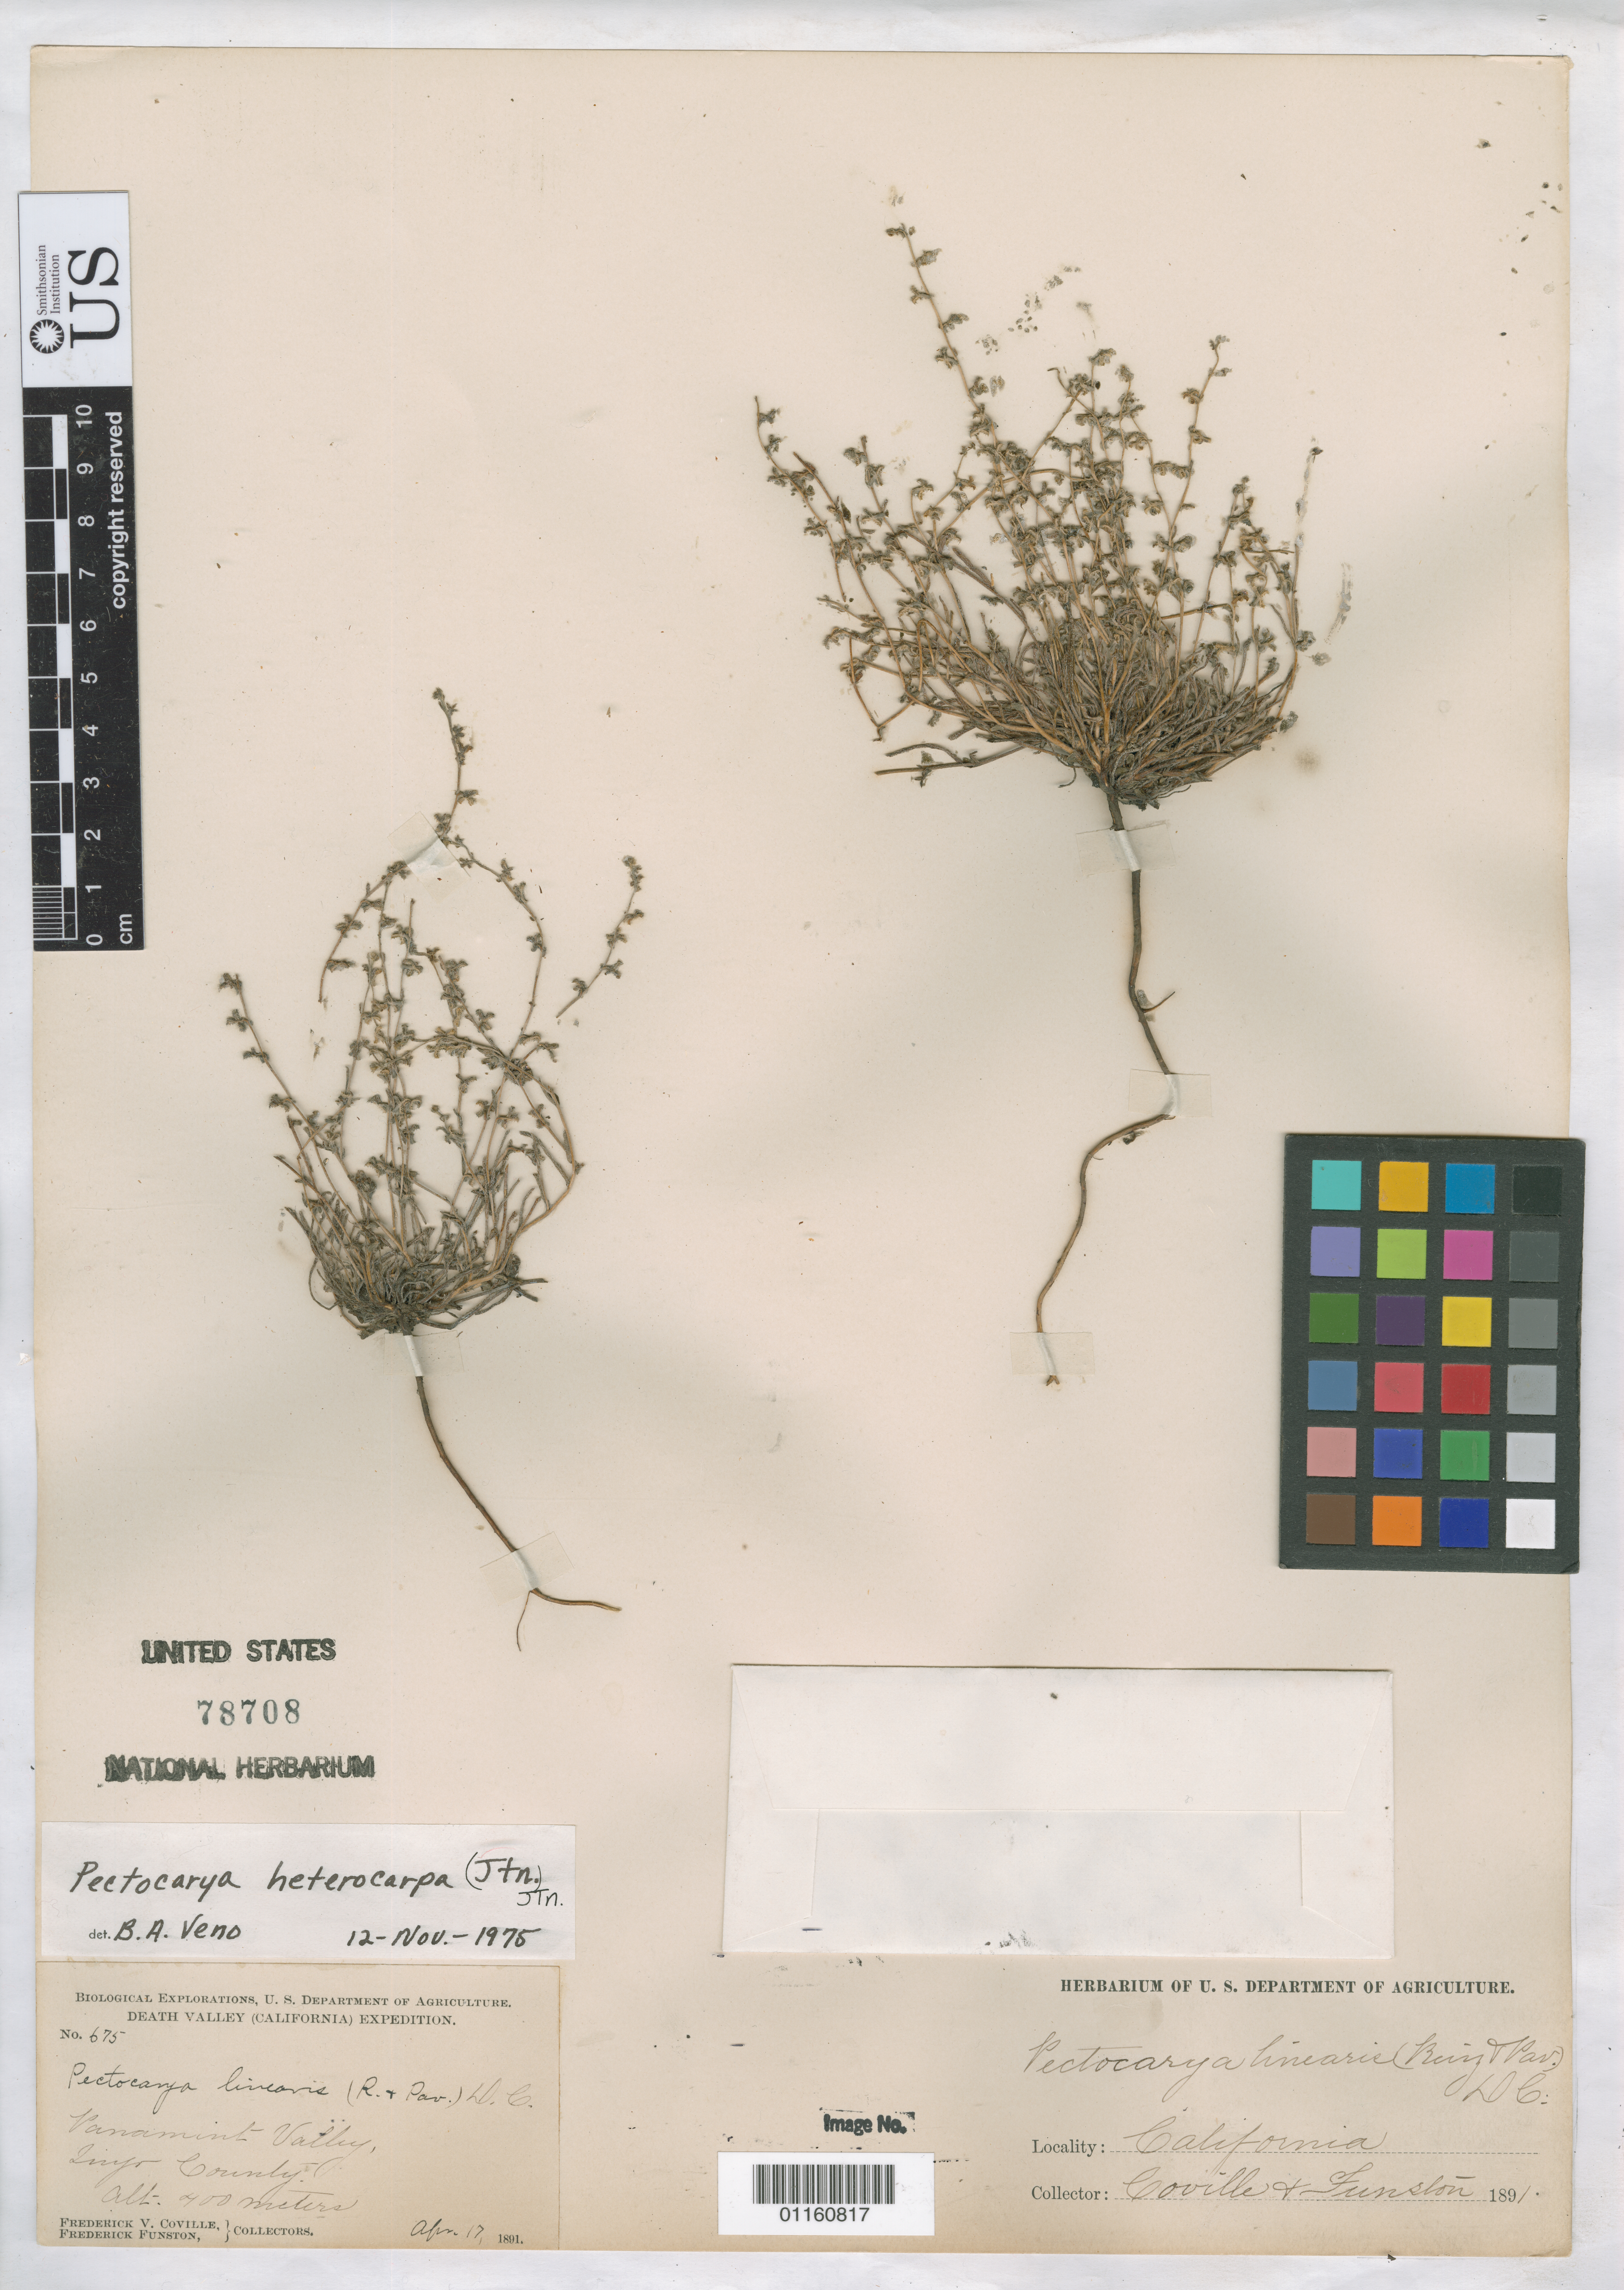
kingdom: Plantae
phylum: Tracheophyta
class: Magnoliopsida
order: Boraginales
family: Boraginaceae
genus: Pectocarya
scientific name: Pectocarya heterocarpa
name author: (I.M. Johnst.) I.M. Johnst.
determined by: Veno, B.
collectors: F. V. Coville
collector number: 675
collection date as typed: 17 Apr 1891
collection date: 1891-04-17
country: United States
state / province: California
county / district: Inyo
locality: Panamint Valley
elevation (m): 400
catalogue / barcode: US 78708